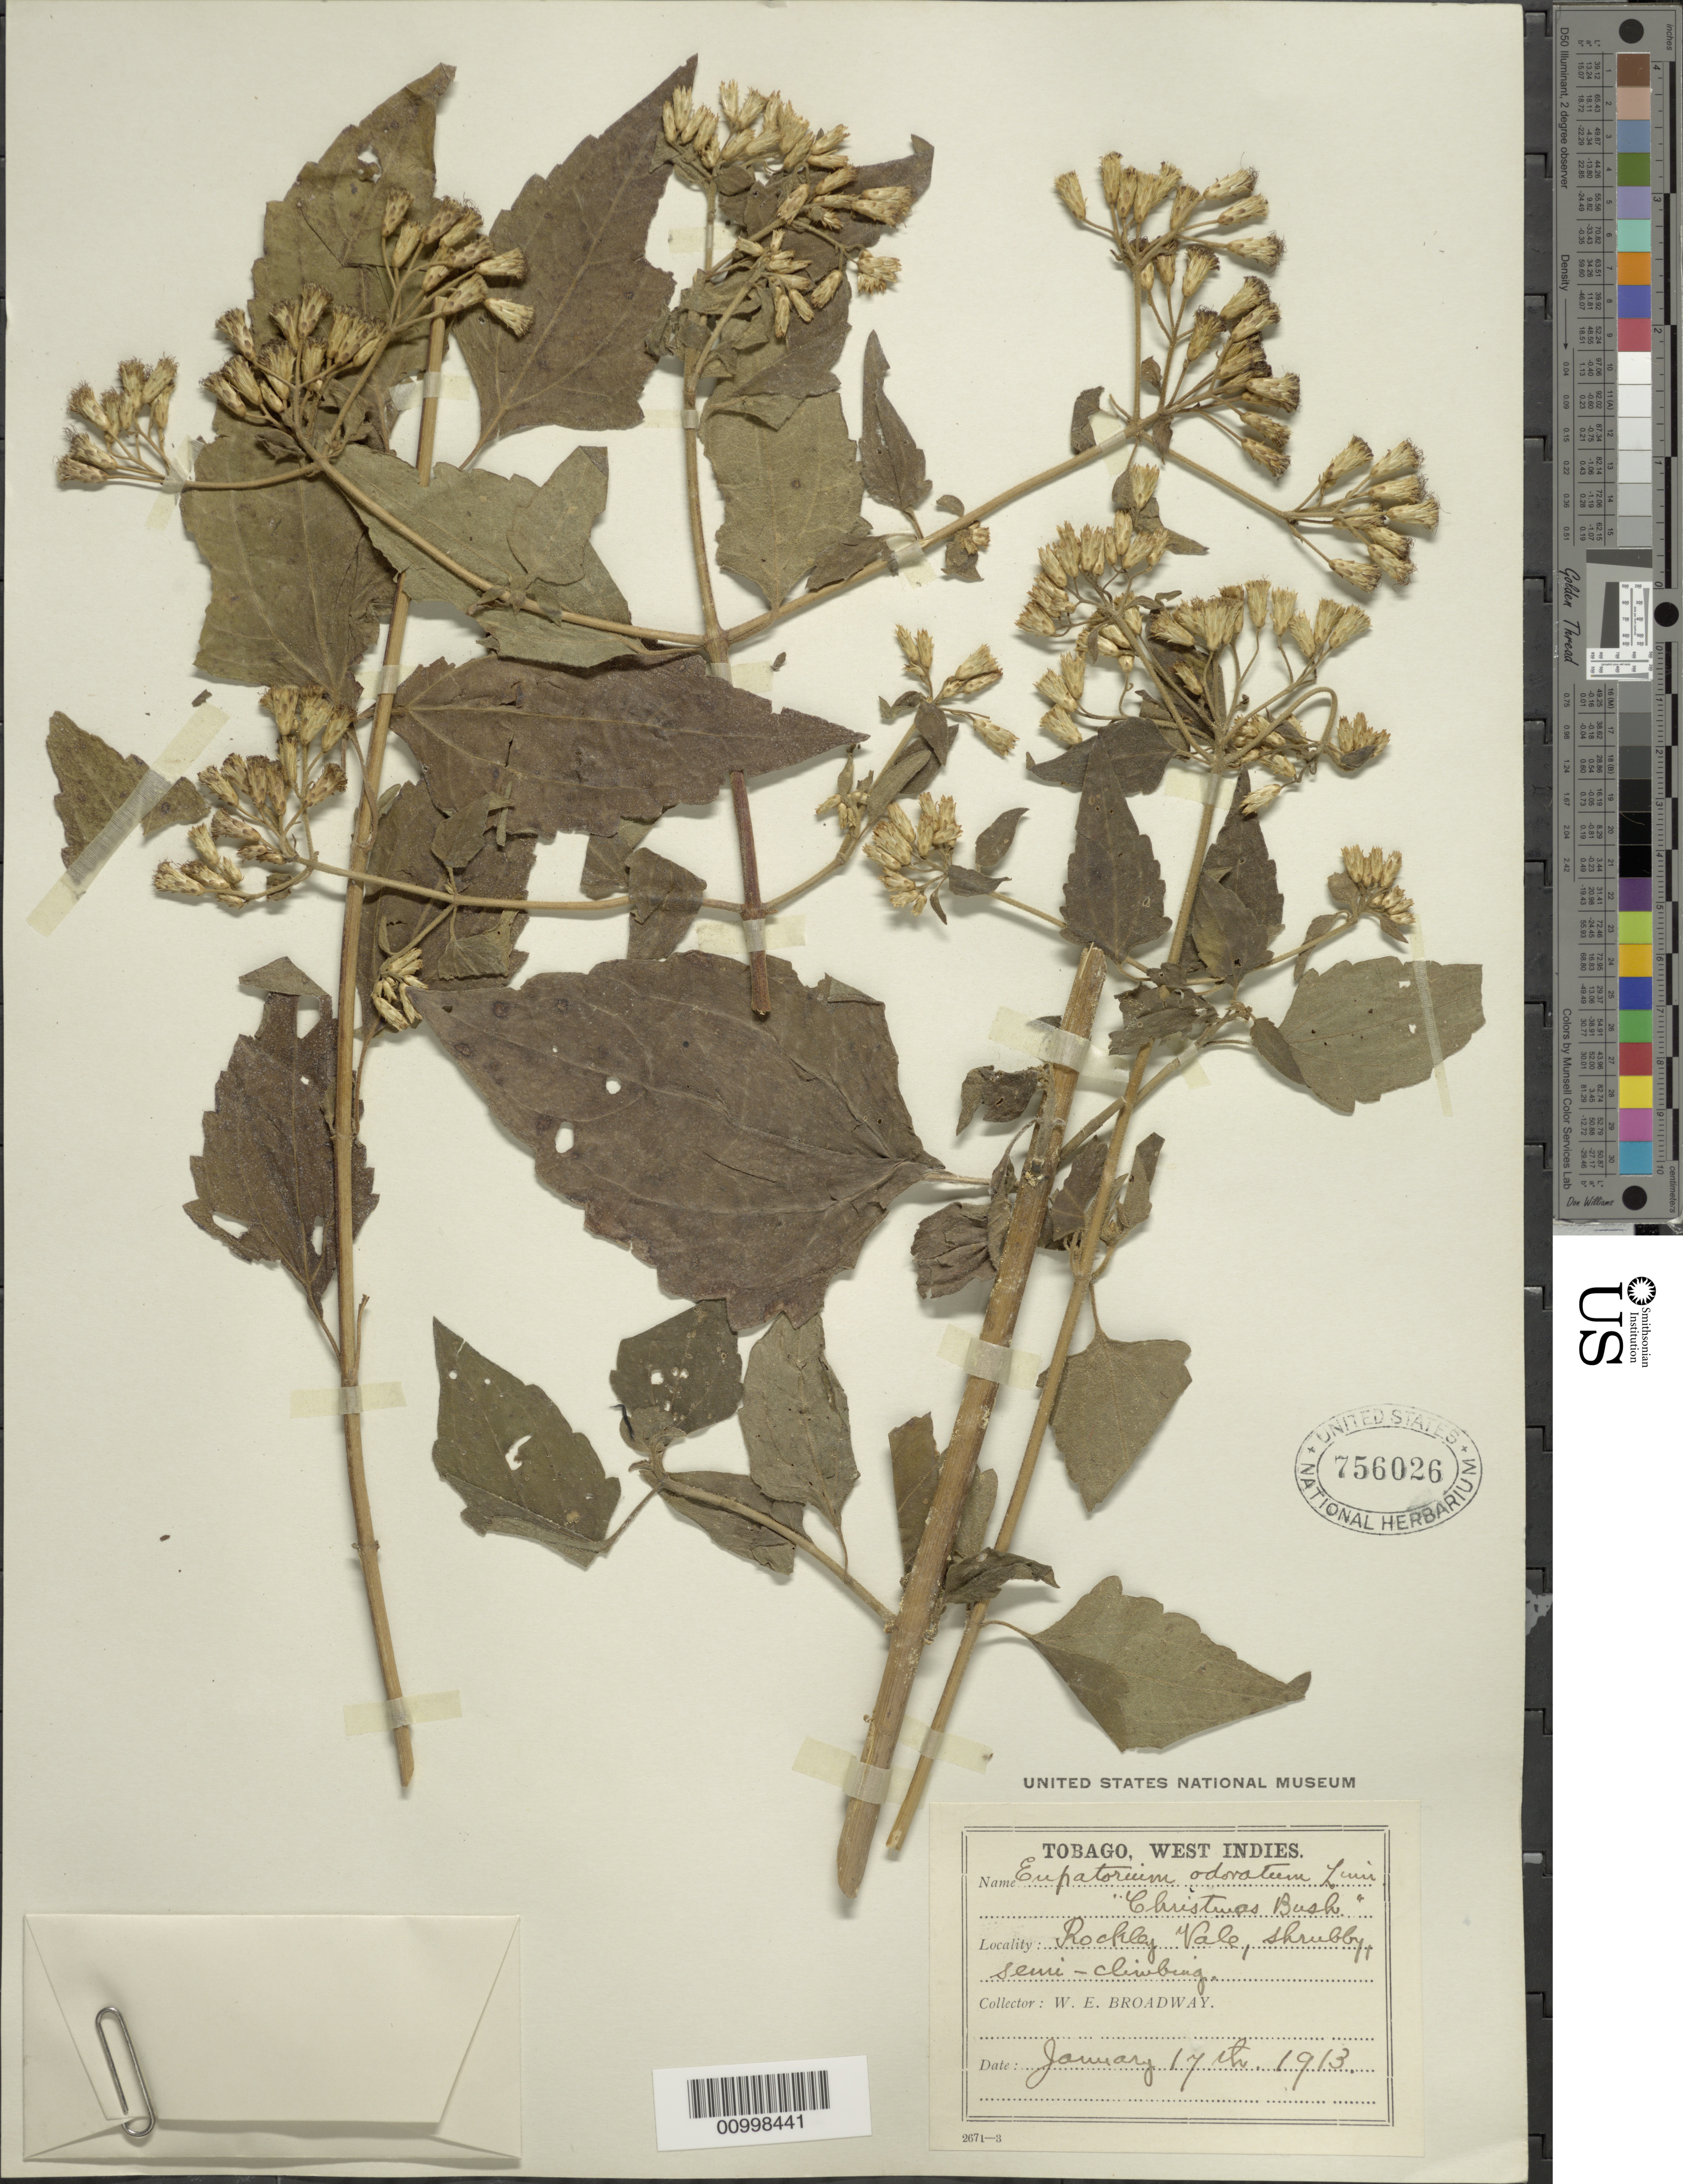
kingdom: Plantae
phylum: Tracheophyta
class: Magnoliopsida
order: Asterales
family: Asteraceae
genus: Chromolaena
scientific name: Chromolaena odorata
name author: (L.) R.M. King & H. Rob.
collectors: W. E. Broadway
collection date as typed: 17 Jan 1913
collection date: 1913-01-17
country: Trinidad and Tobago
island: Tobago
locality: Rockley Vale.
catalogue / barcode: US 756026